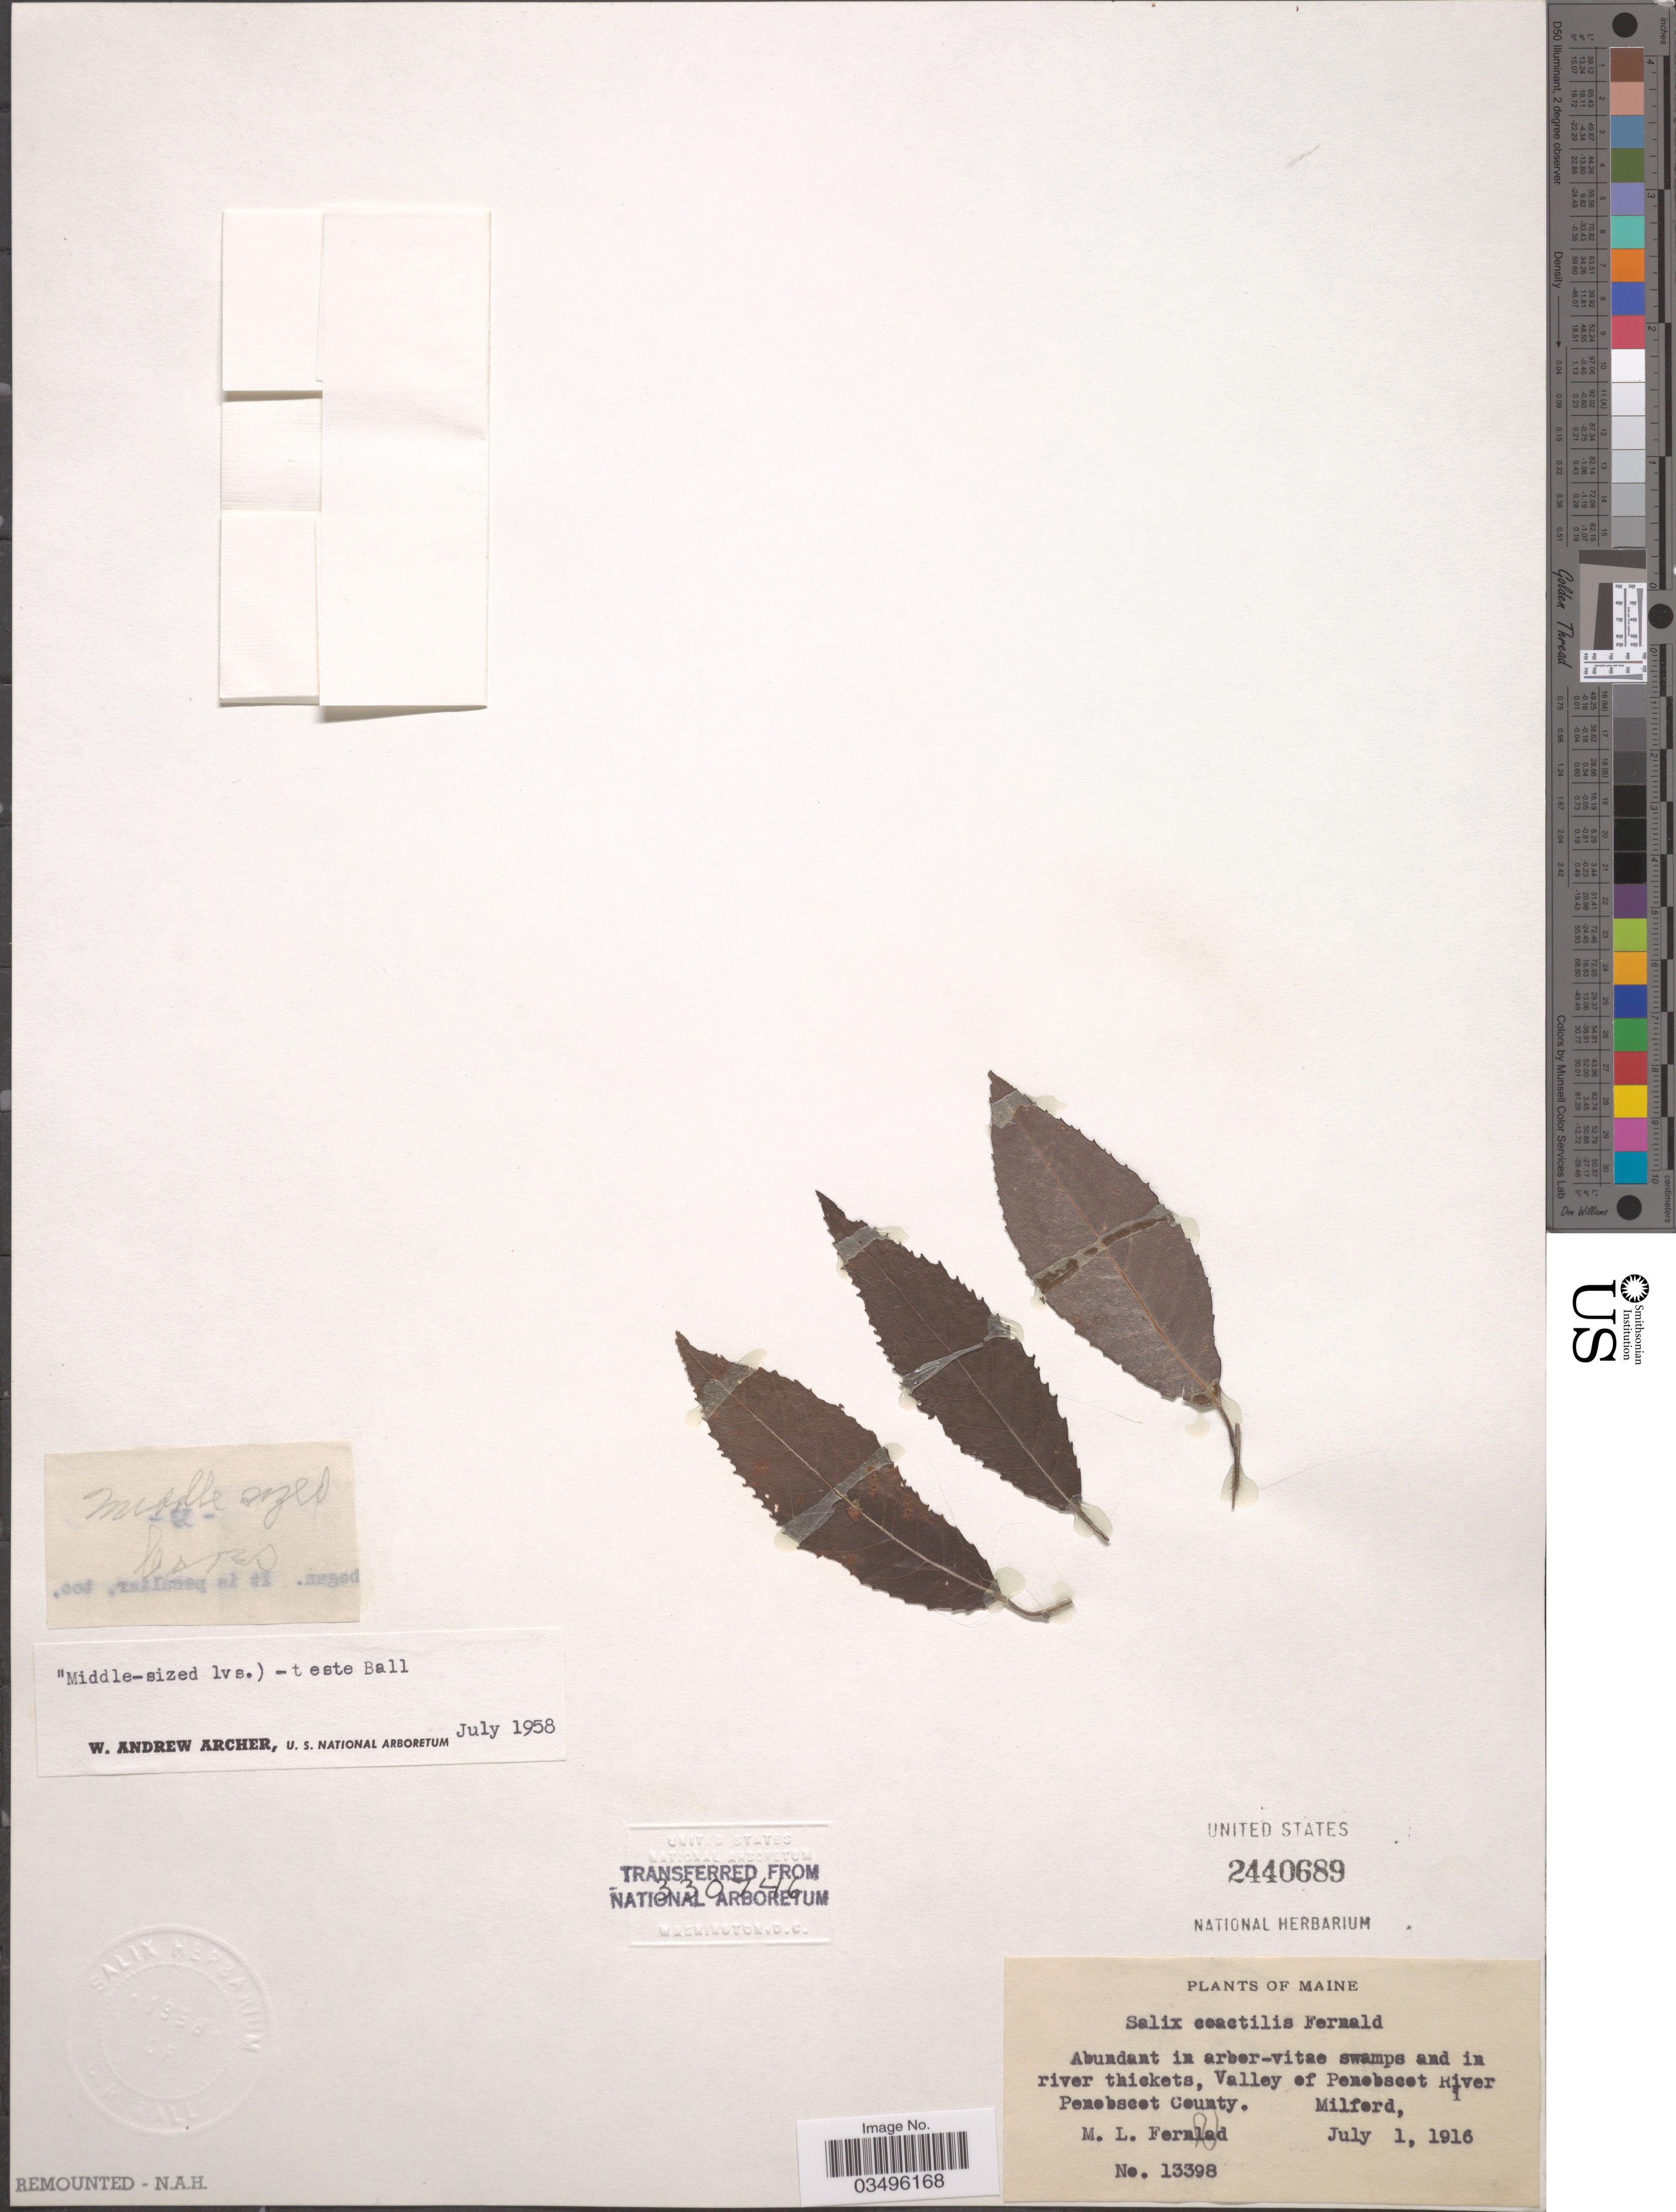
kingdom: Plantae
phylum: Tracheophyta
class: Magnoliopsida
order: Malpighiales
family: Salicaceae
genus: Salix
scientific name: Salix coactilis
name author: Fernald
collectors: M. L. Fernald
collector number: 13398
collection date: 1916-07-01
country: United States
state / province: Maine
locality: Valley of Penobscot River, Penobscot County. Milford.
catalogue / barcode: US 2440689